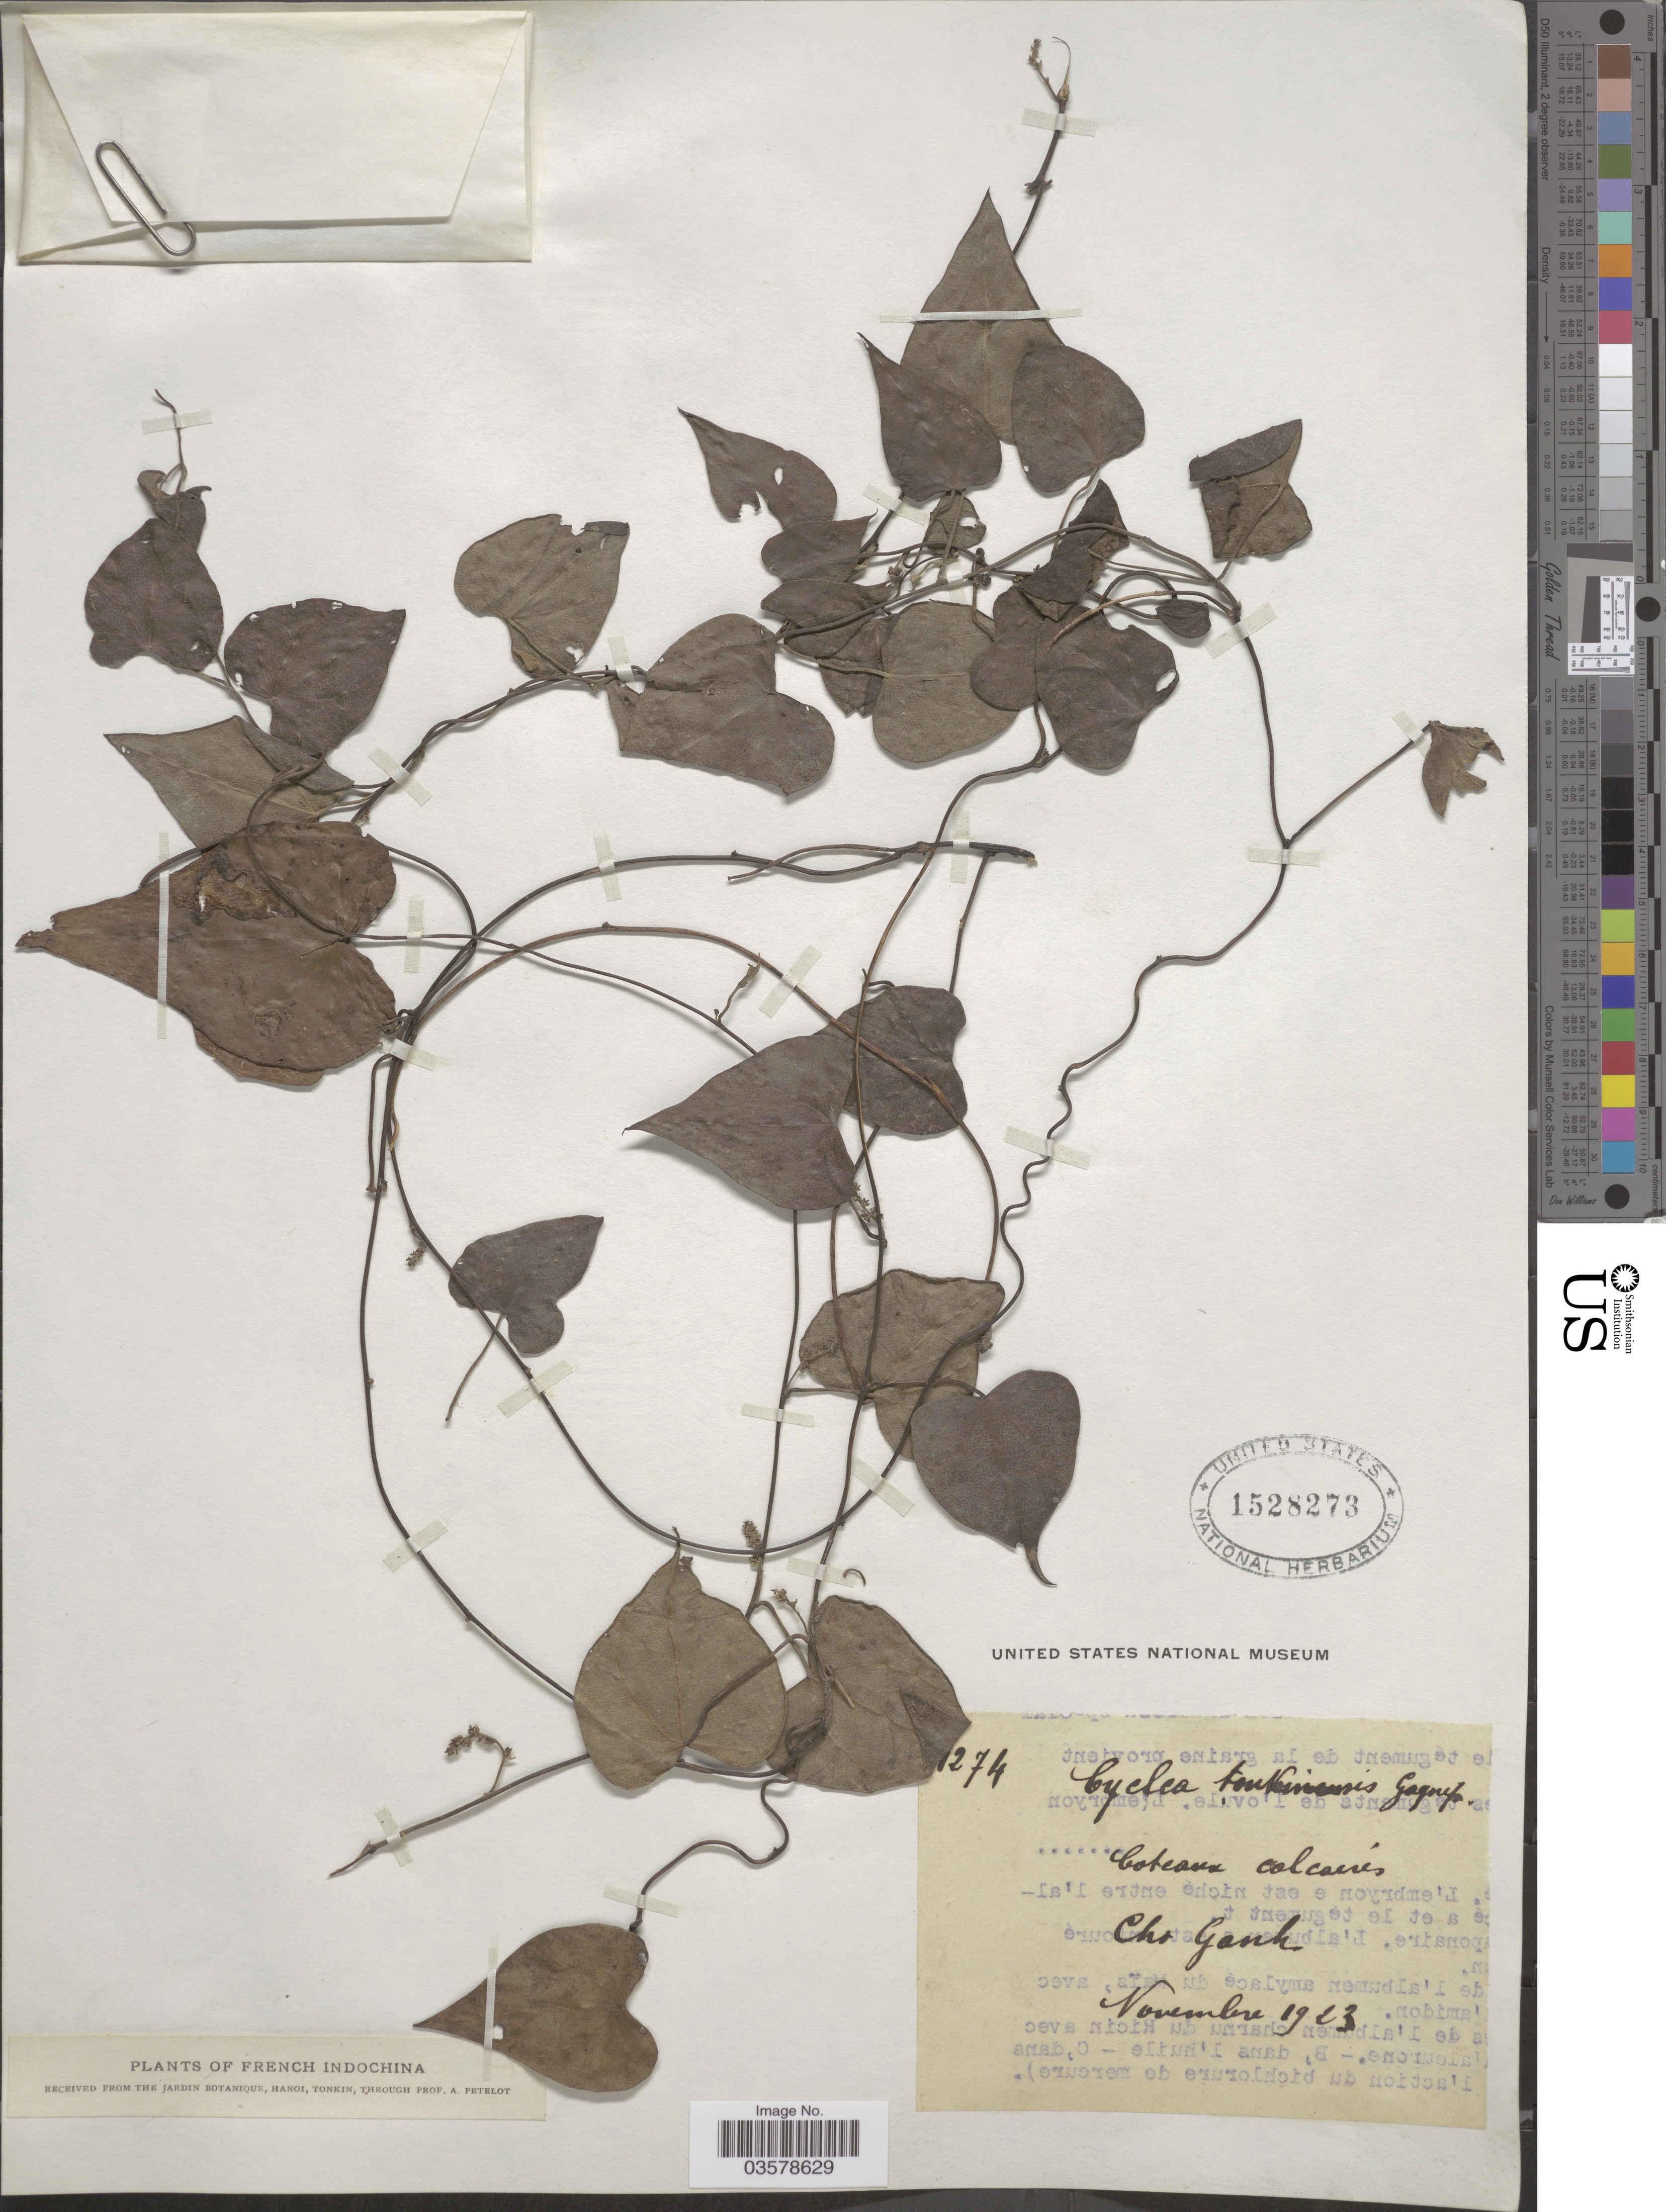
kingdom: Plantae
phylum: Tracheophyta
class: Magnoliopsida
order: Ranunculales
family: Menispermaceae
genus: Cyclea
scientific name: Cyclea tonkinensis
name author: Gagnep.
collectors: A. Petelot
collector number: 1274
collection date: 1923-11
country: Vietnam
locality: French Indochina. Coteaux calcaires. Cho Ganh.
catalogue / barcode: US 1528273